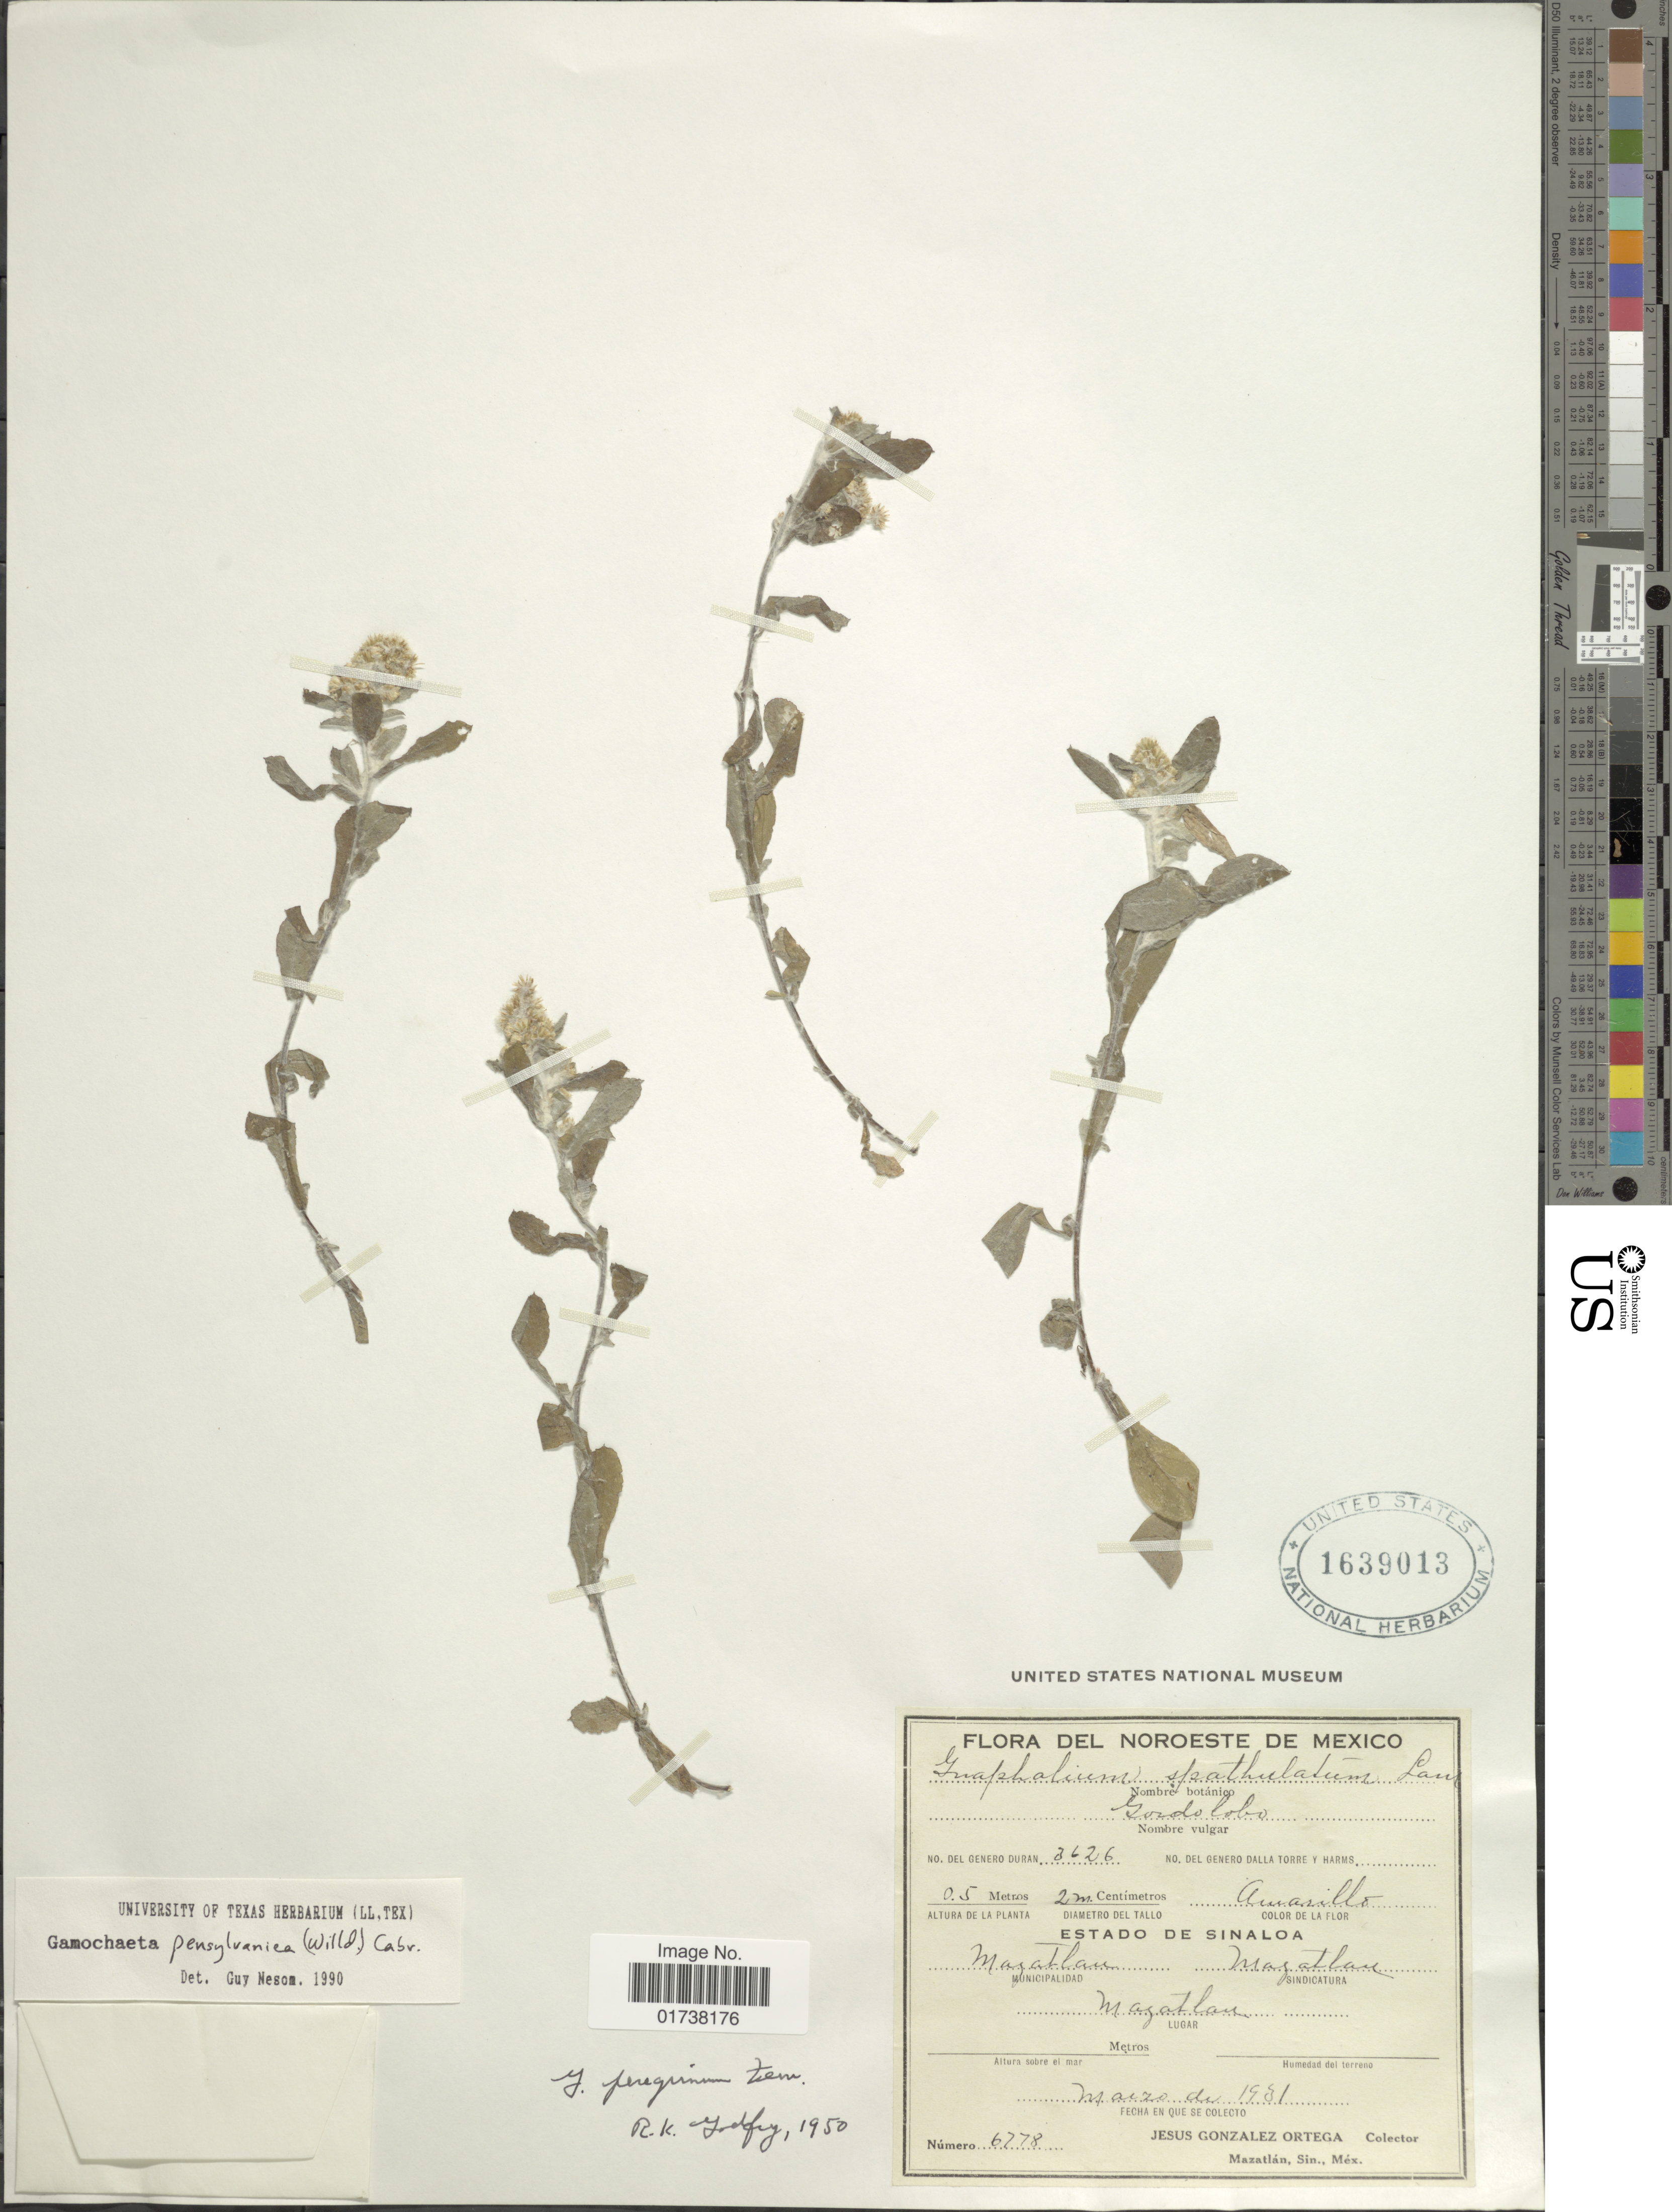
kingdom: Plantae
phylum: Tracheophyta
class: Magnoliopsida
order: Asterales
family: Asteraceae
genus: Gamochaeta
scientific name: Gamochaeta pensylvanica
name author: (Willd.) Cabrera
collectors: J. Ortega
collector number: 6778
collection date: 1891-03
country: Mexico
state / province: Sinaloa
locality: Del Noroeste de Mexico, Mazatlan municipalidad, Marzatlan Sindicatura, Mazatlan Lugar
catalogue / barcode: US 1639013